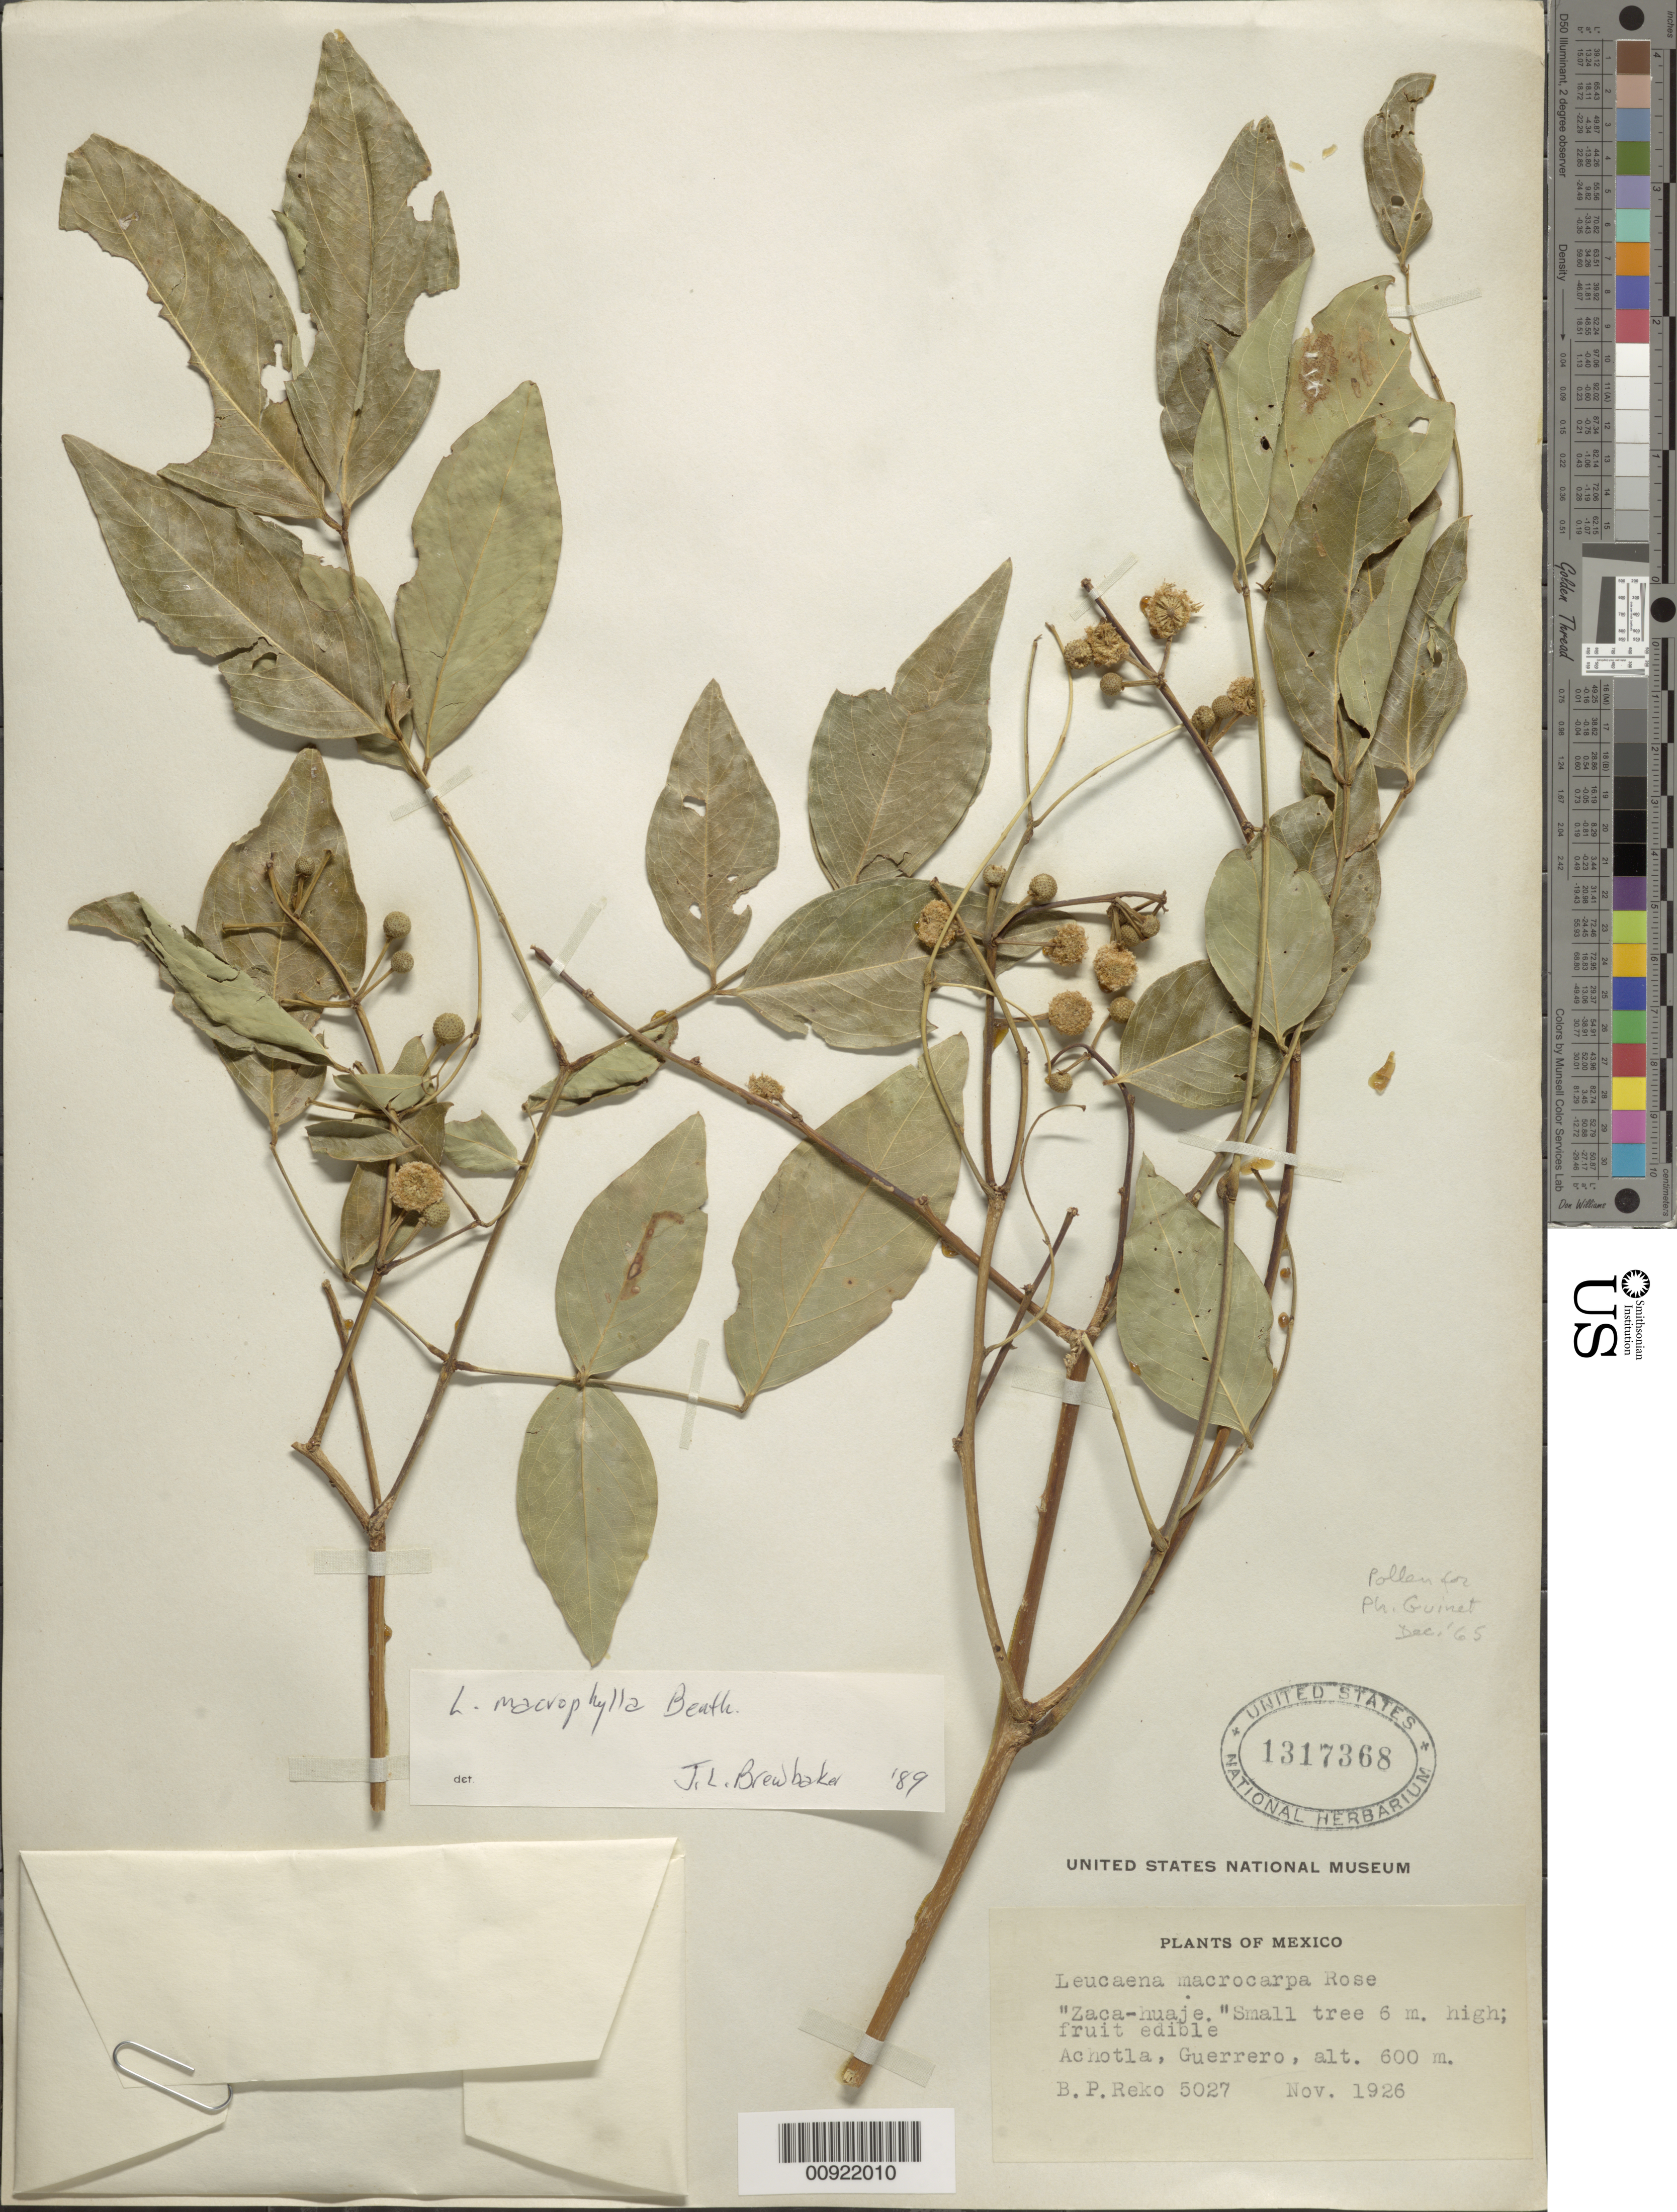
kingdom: Plantae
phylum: Tracheophyta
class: Magnoliopsida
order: Fabales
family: Fabaceae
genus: Leucaena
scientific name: Leucaena macrophylla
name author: Benth.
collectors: B. P. Reko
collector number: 5027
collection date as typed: Nov 1926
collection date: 1926-11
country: Mexico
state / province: Guerrero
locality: Achotla, Guerrero.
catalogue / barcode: US 1317368